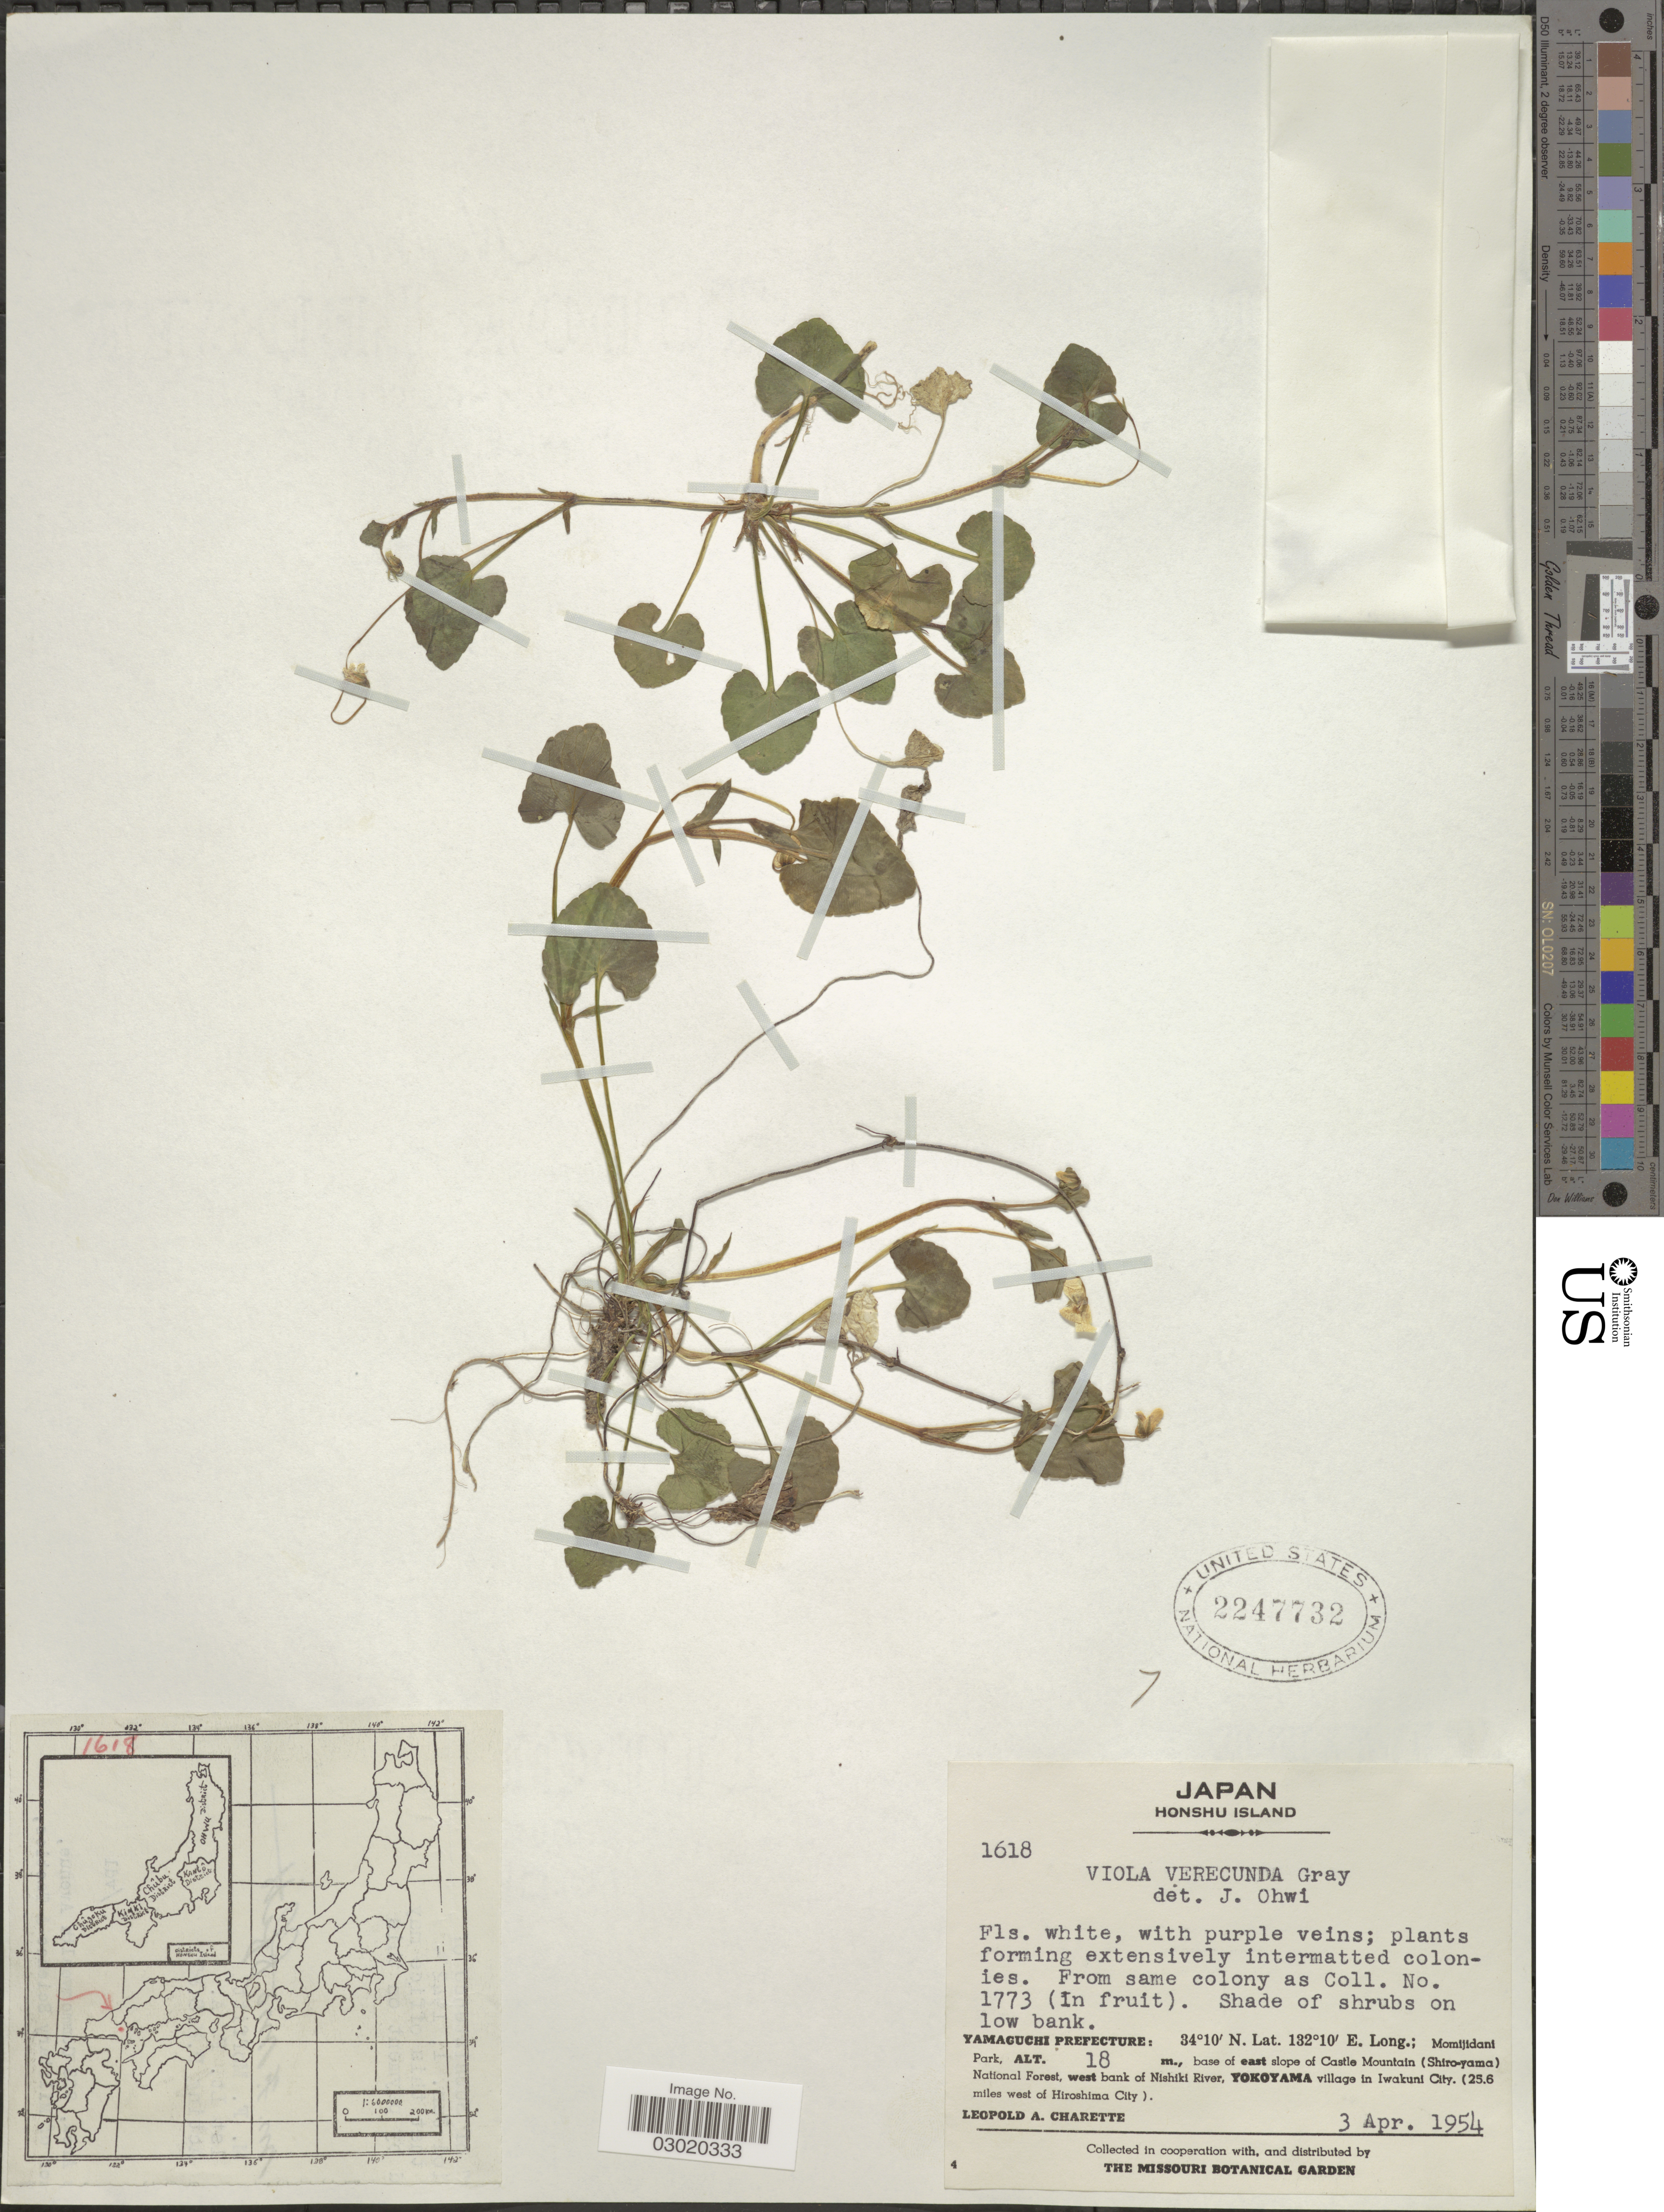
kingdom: Plantae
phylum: Tracheophyta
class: Magnoliopsida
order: Malpighiales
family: Violaceae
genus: Viola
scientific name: Viola verecunda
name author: A. Gray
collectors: L. A. Charette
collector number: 1618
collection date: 1954-04-03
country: Japan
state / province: Yamaguti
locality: Honshu Island. Yamaguchi Prefecture: Momijidani Park, base of east slope of Castle Mountain (Shiro-yama) National Forest, west bank of Nishiki River, Yokoyama village in Iwakuni City. (25.6 miles west of Hiroshima City).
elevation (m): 18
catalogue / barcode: US 2247732